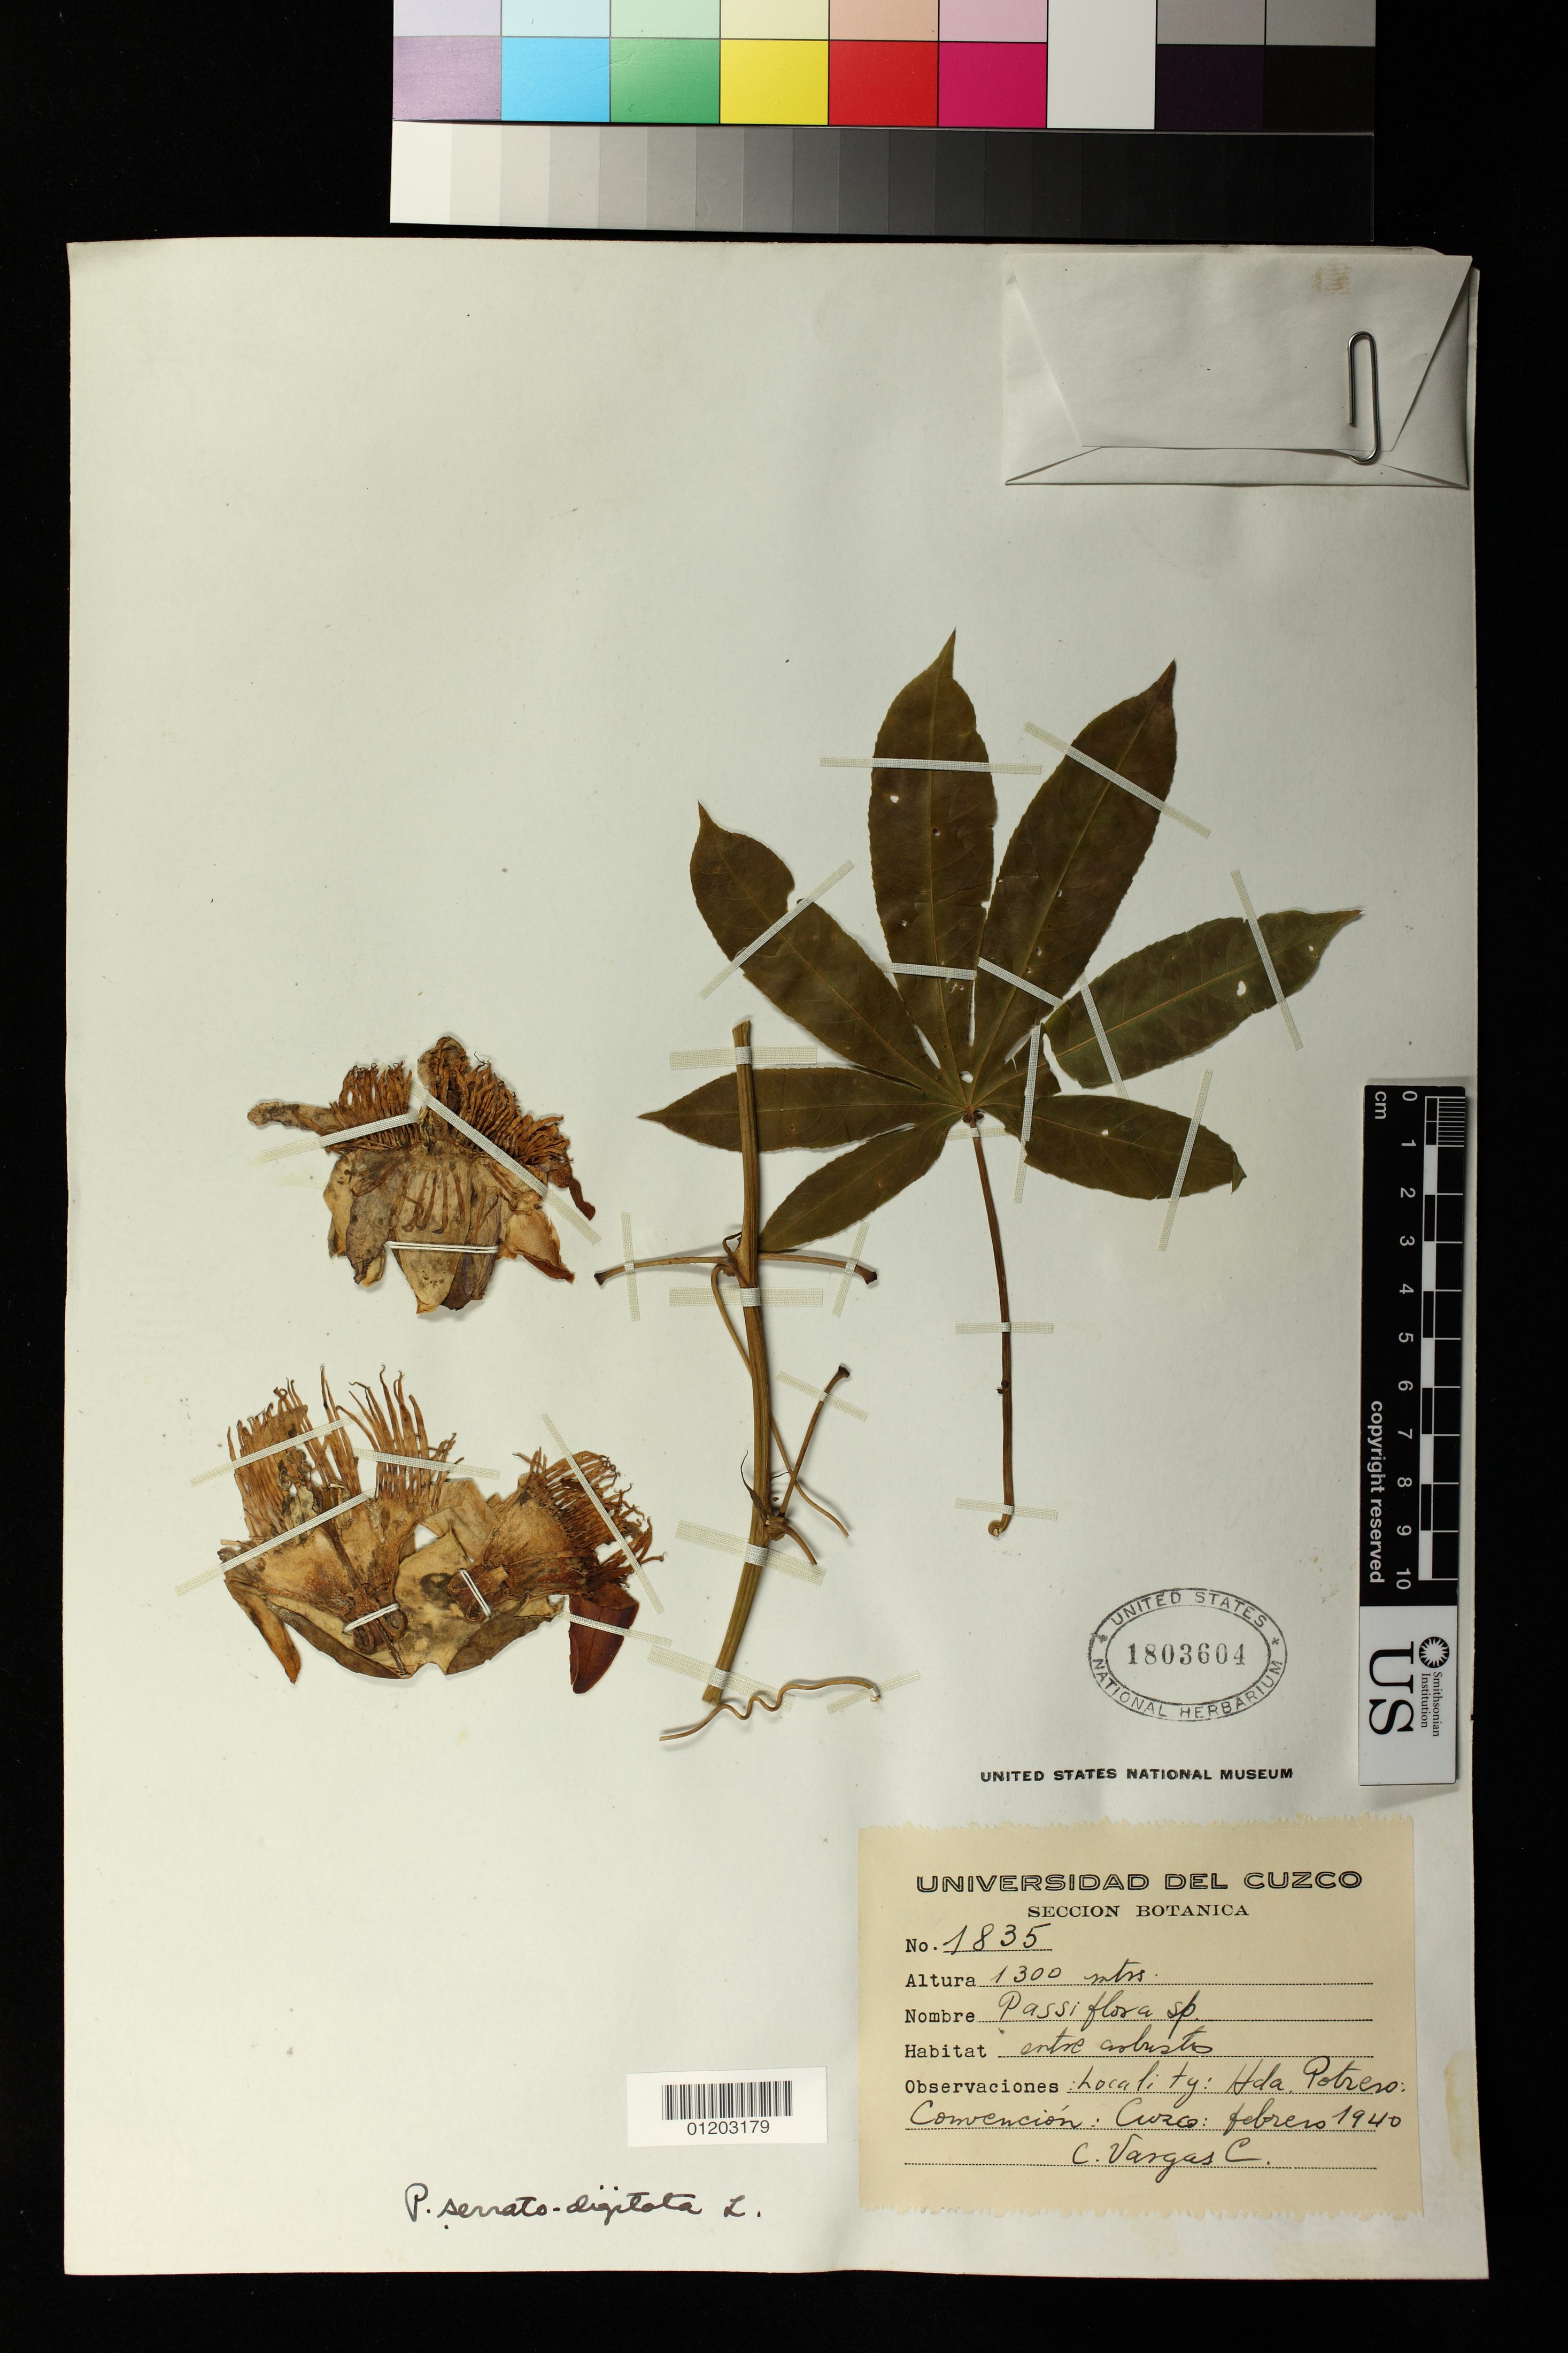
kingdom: Plantae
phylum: Tracheophyta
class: Magnoliopsida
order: Malpighiales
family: Passifloraceae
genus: Passiflora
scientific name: Passiflora serratodigitata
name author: L.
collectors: C. Vargas C.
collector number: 1835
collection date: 1940-02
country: Peru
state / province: Cusco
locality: Hda. Potreso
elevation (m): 1300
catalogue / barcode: US 1803604